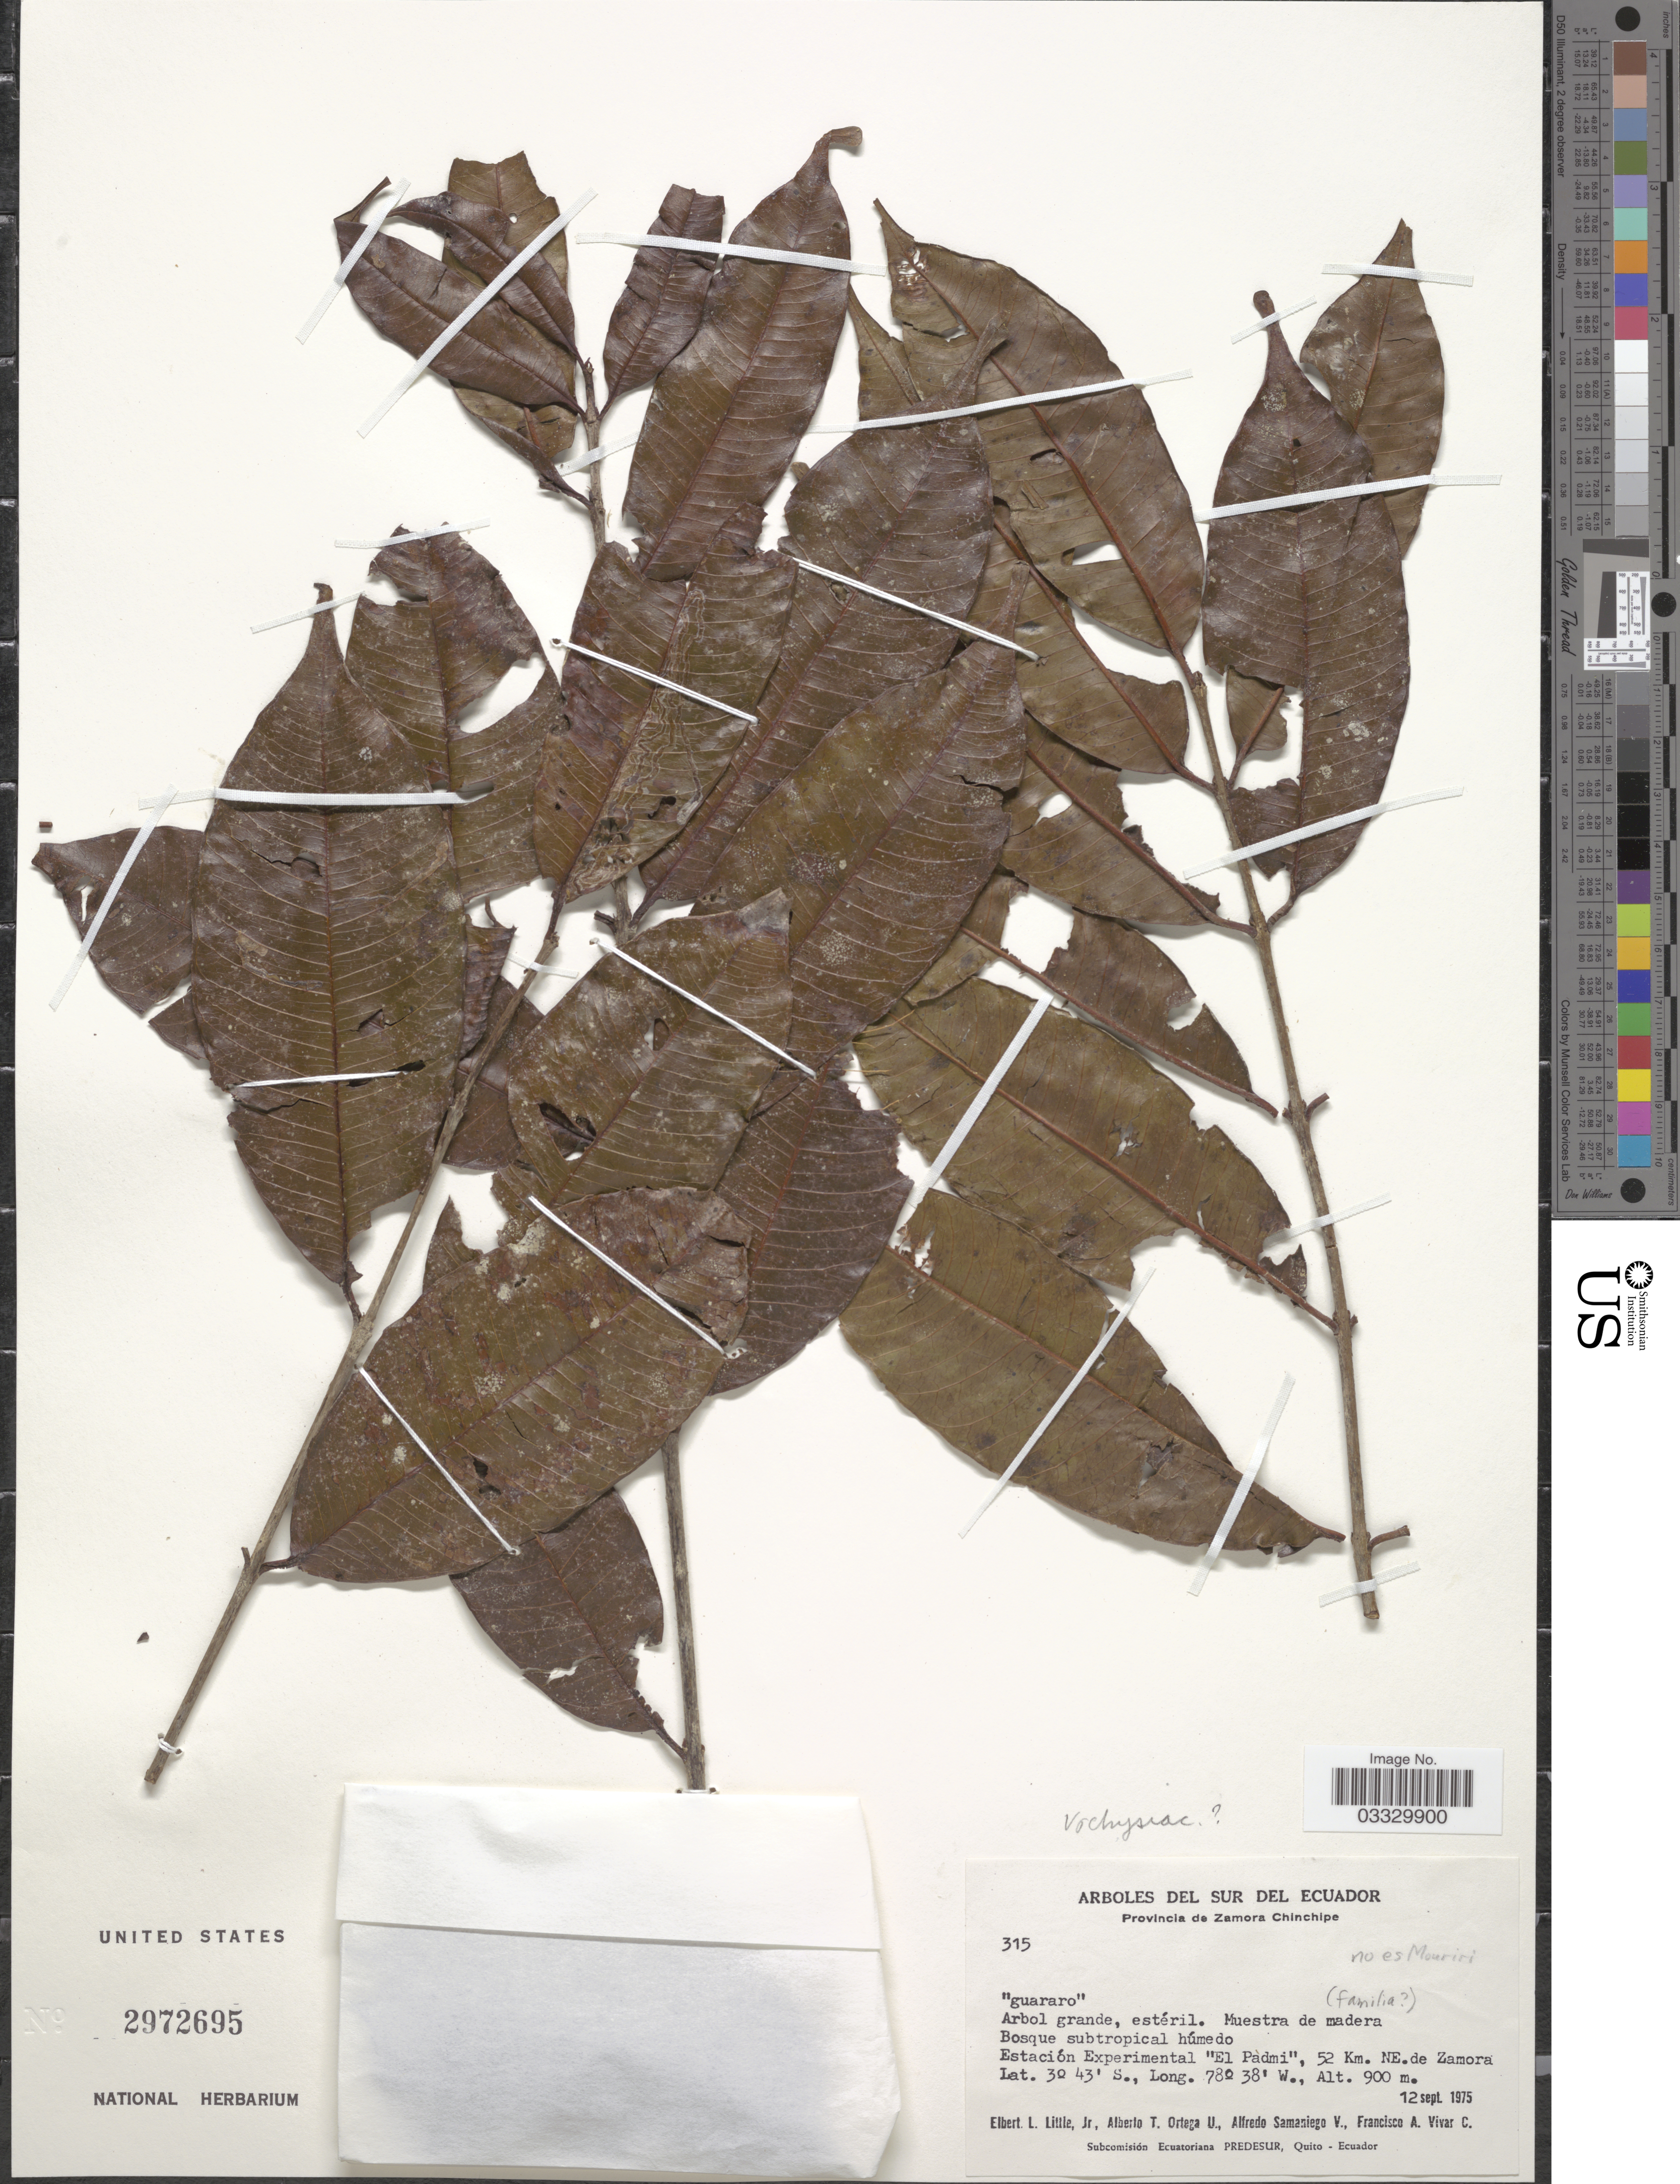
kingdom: Plantae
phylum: Tracheophyta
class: Magnoliopsida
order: Myrtales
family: Vochysiaceae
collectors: E. L. Little, A. T. Ortega U., A. Samaniego & F. A. Vivar C.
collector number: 315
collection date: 1975-09-12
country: Ecuador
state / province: Zamora-Chinchipe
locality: Sur del Ecuador. Estación Experimental "El Pàdmi", 52 Km. NE. de Zamora.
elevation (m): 900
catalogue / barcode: US 2972695